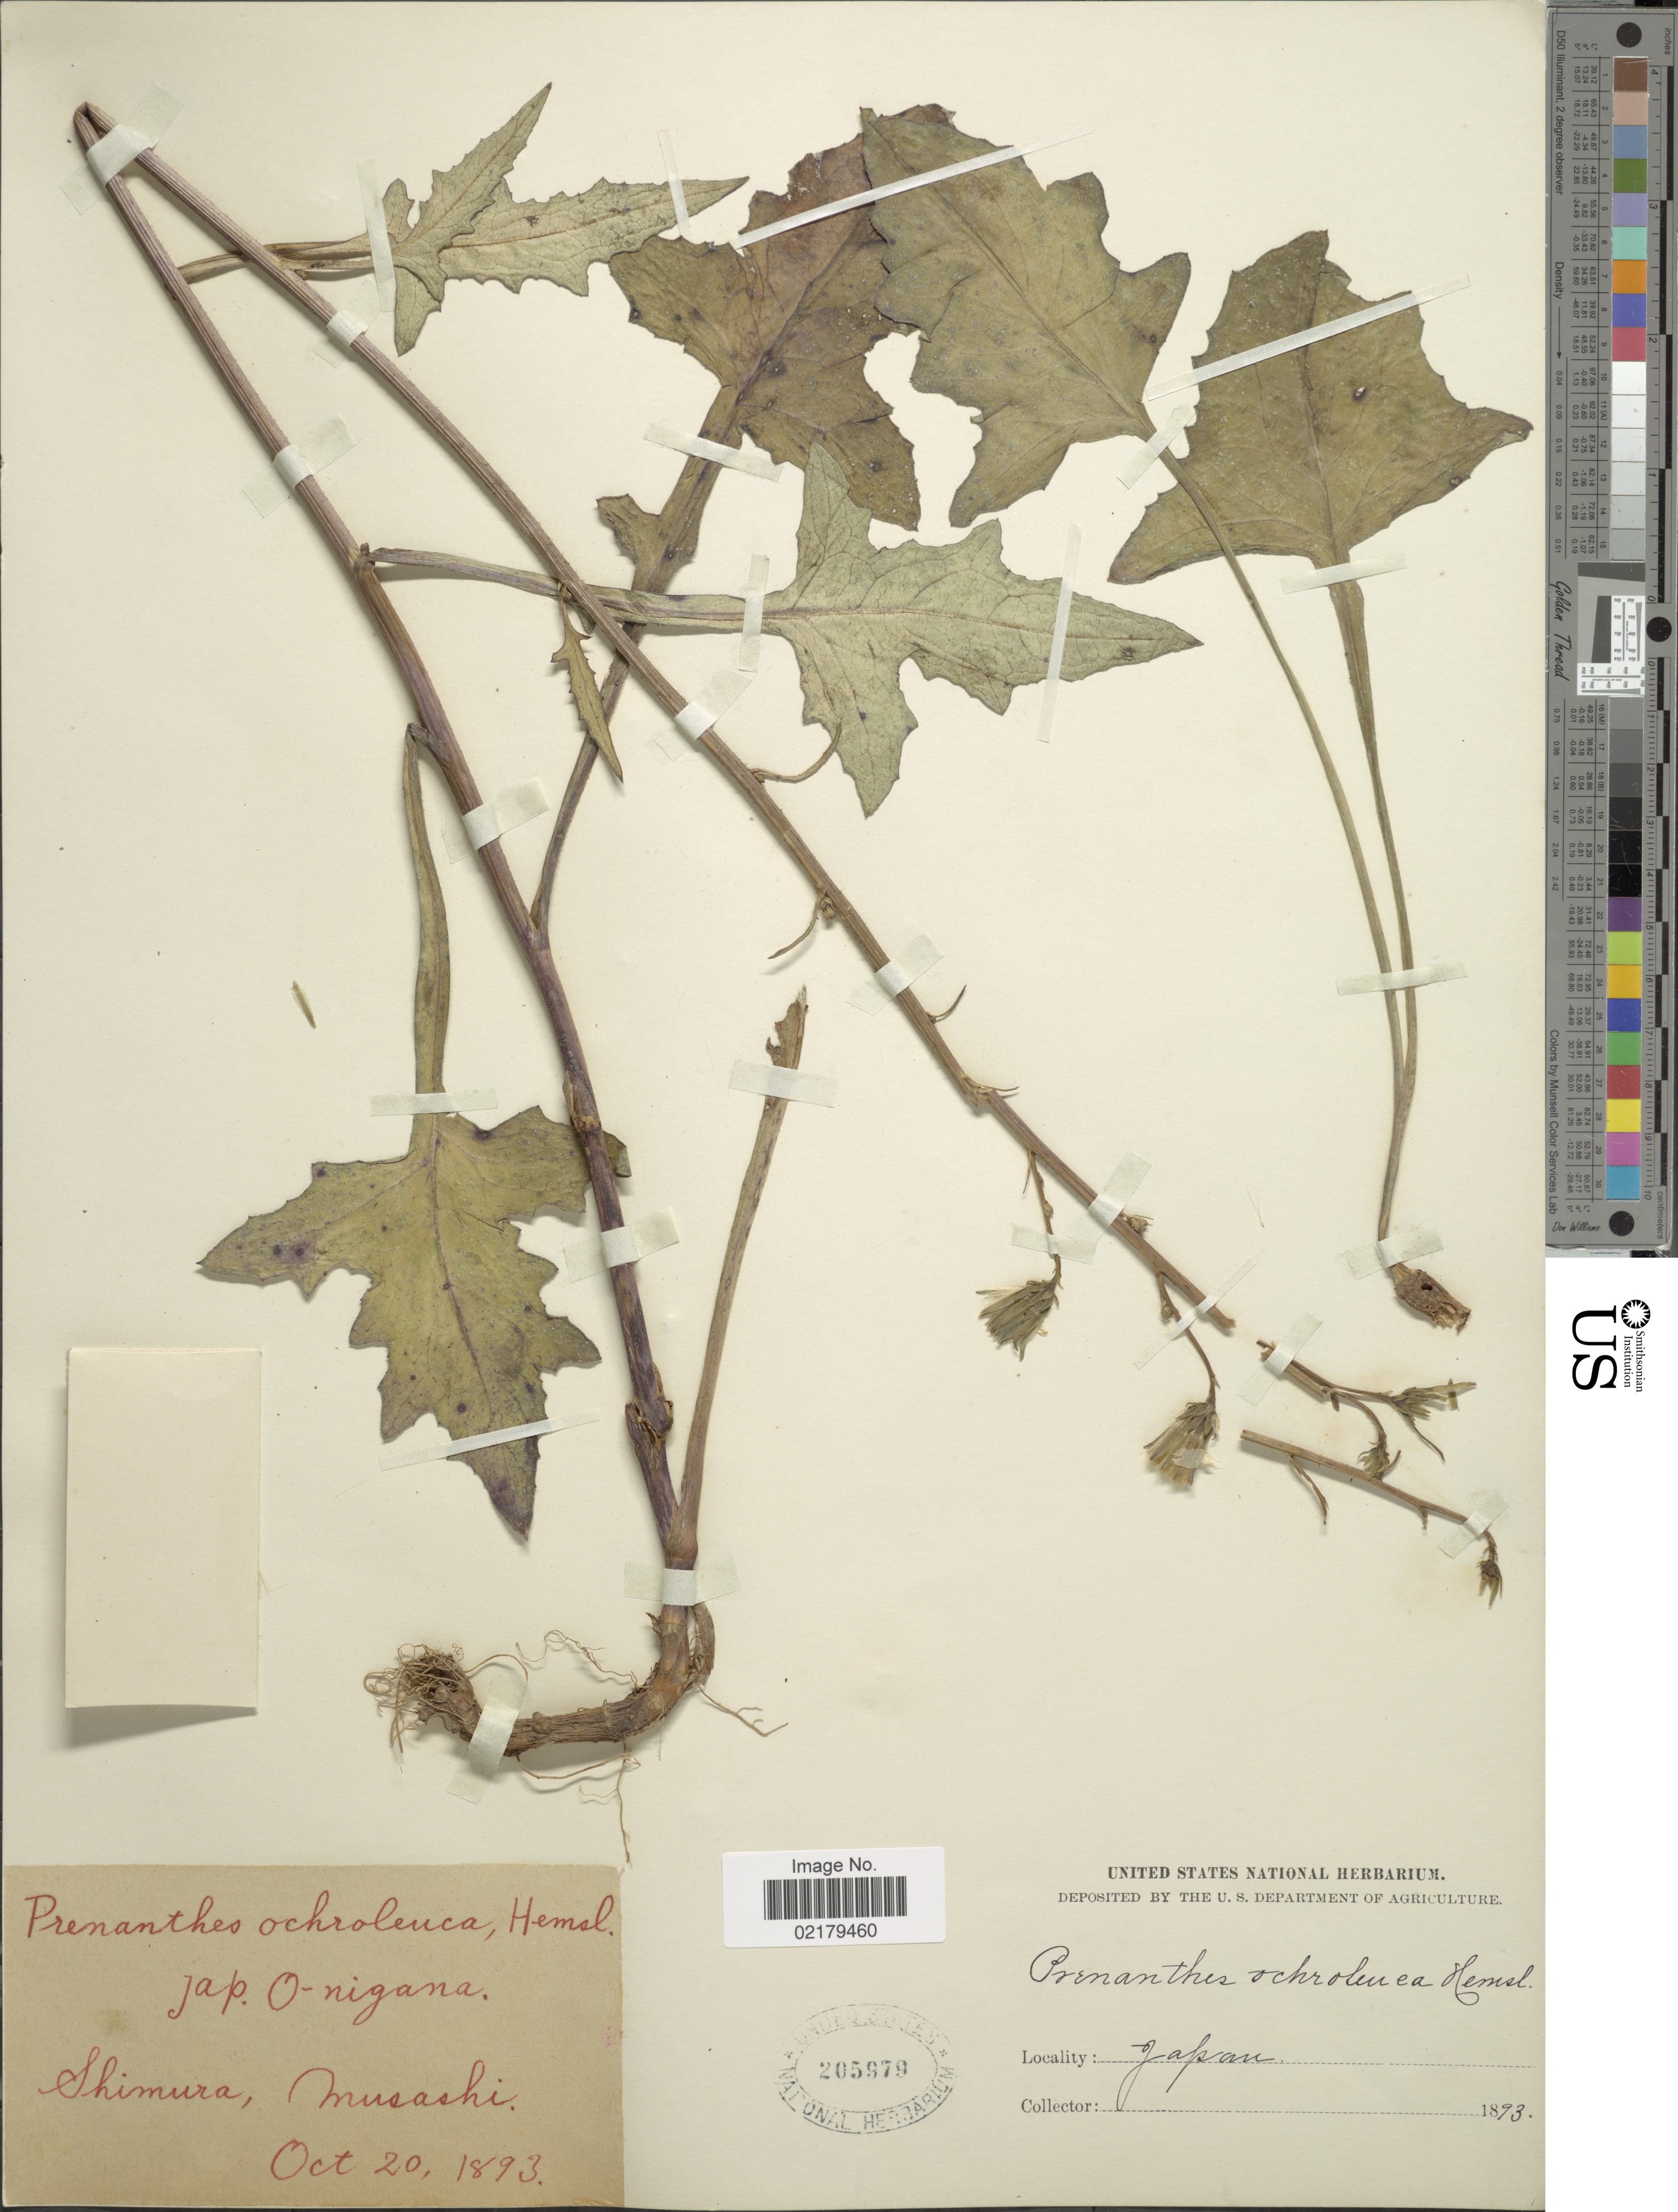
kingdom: Plantae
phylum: Tracheophyta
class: Magnoliopsida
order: Asterales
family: Asteraceae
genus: Nabalus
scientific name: Nabalus ochroleucus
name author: Maxim.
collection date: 1893-10-20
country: Japan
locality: Shimura, Musashi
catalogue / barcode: US 205979